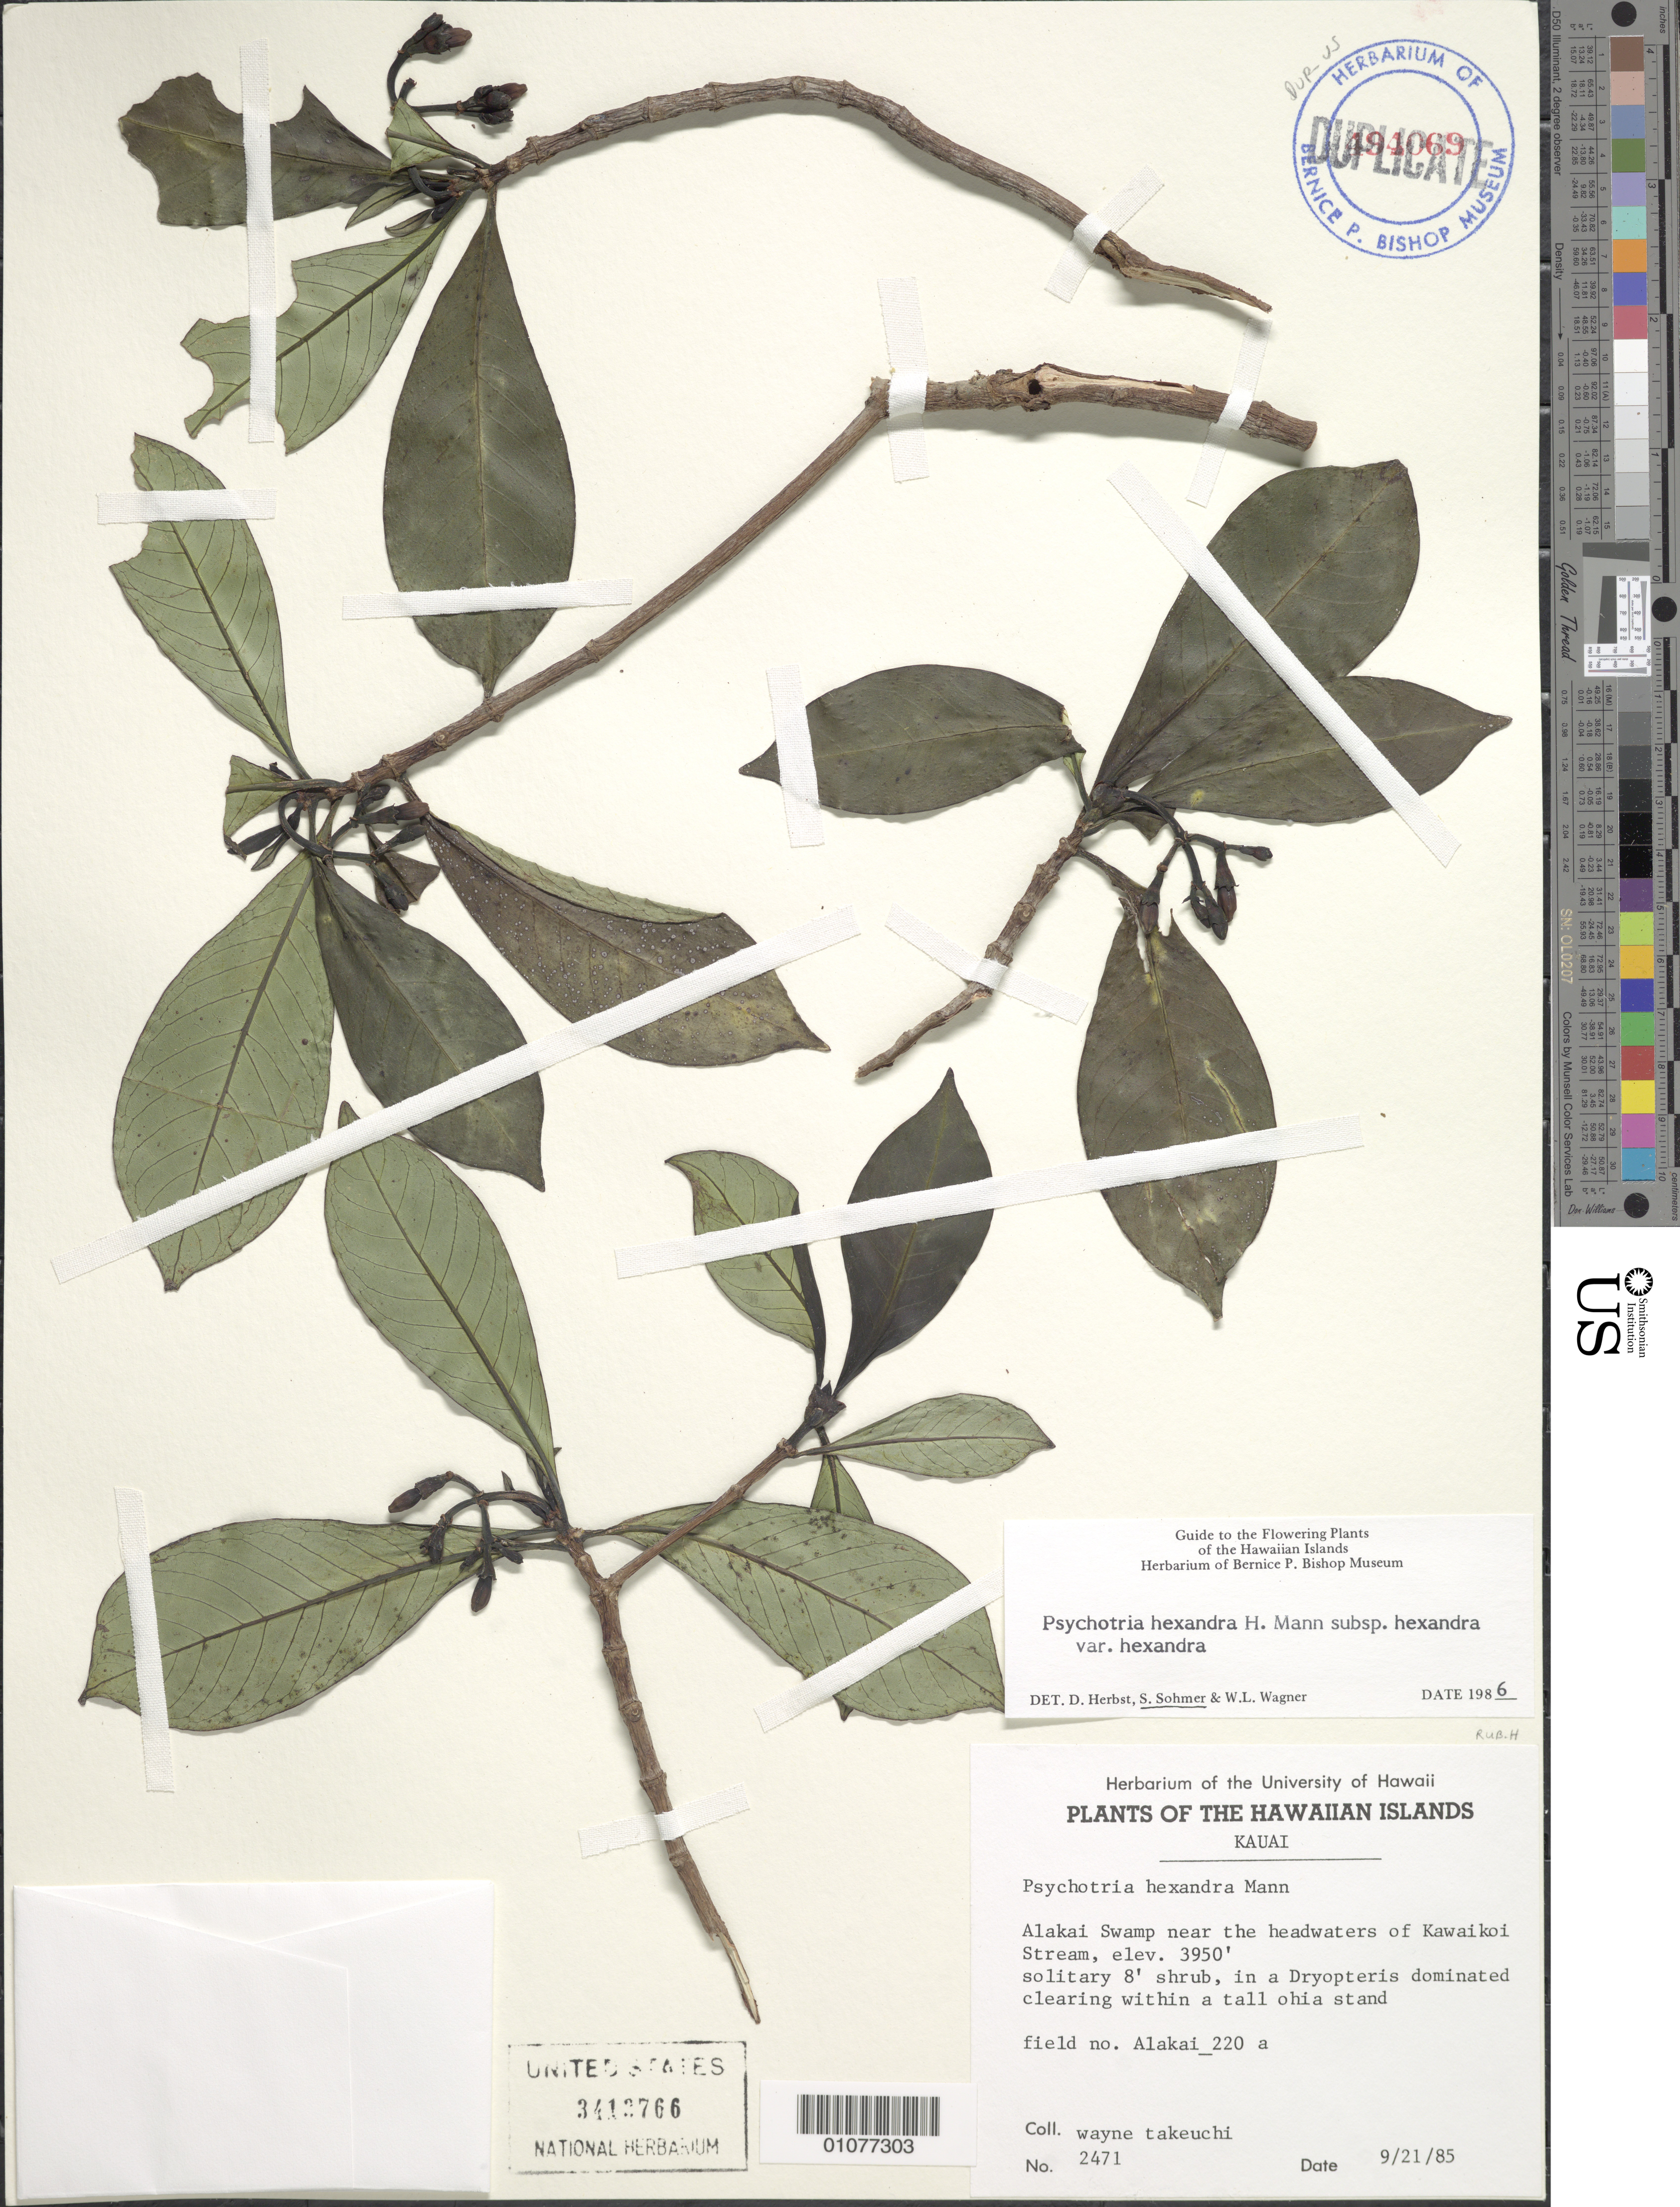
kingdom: Plantae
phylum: Tracheophyta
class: Magnoliopsida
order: Gentianales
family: Rubiaceae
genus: Psychotria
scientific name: Psychotria hexandra var. hexandra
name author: H. Mann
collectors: W. N. Takeuchi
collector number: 2471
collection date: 1985-09-21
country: United States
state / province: Hawaii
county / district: Kauai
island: Kaua'i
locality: Alakai Swamp near headwaters of Kawaikoi Stream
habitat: Dryopteris dominated clearing within a tall ohia stand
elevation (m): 1204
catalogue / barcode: US 3413766